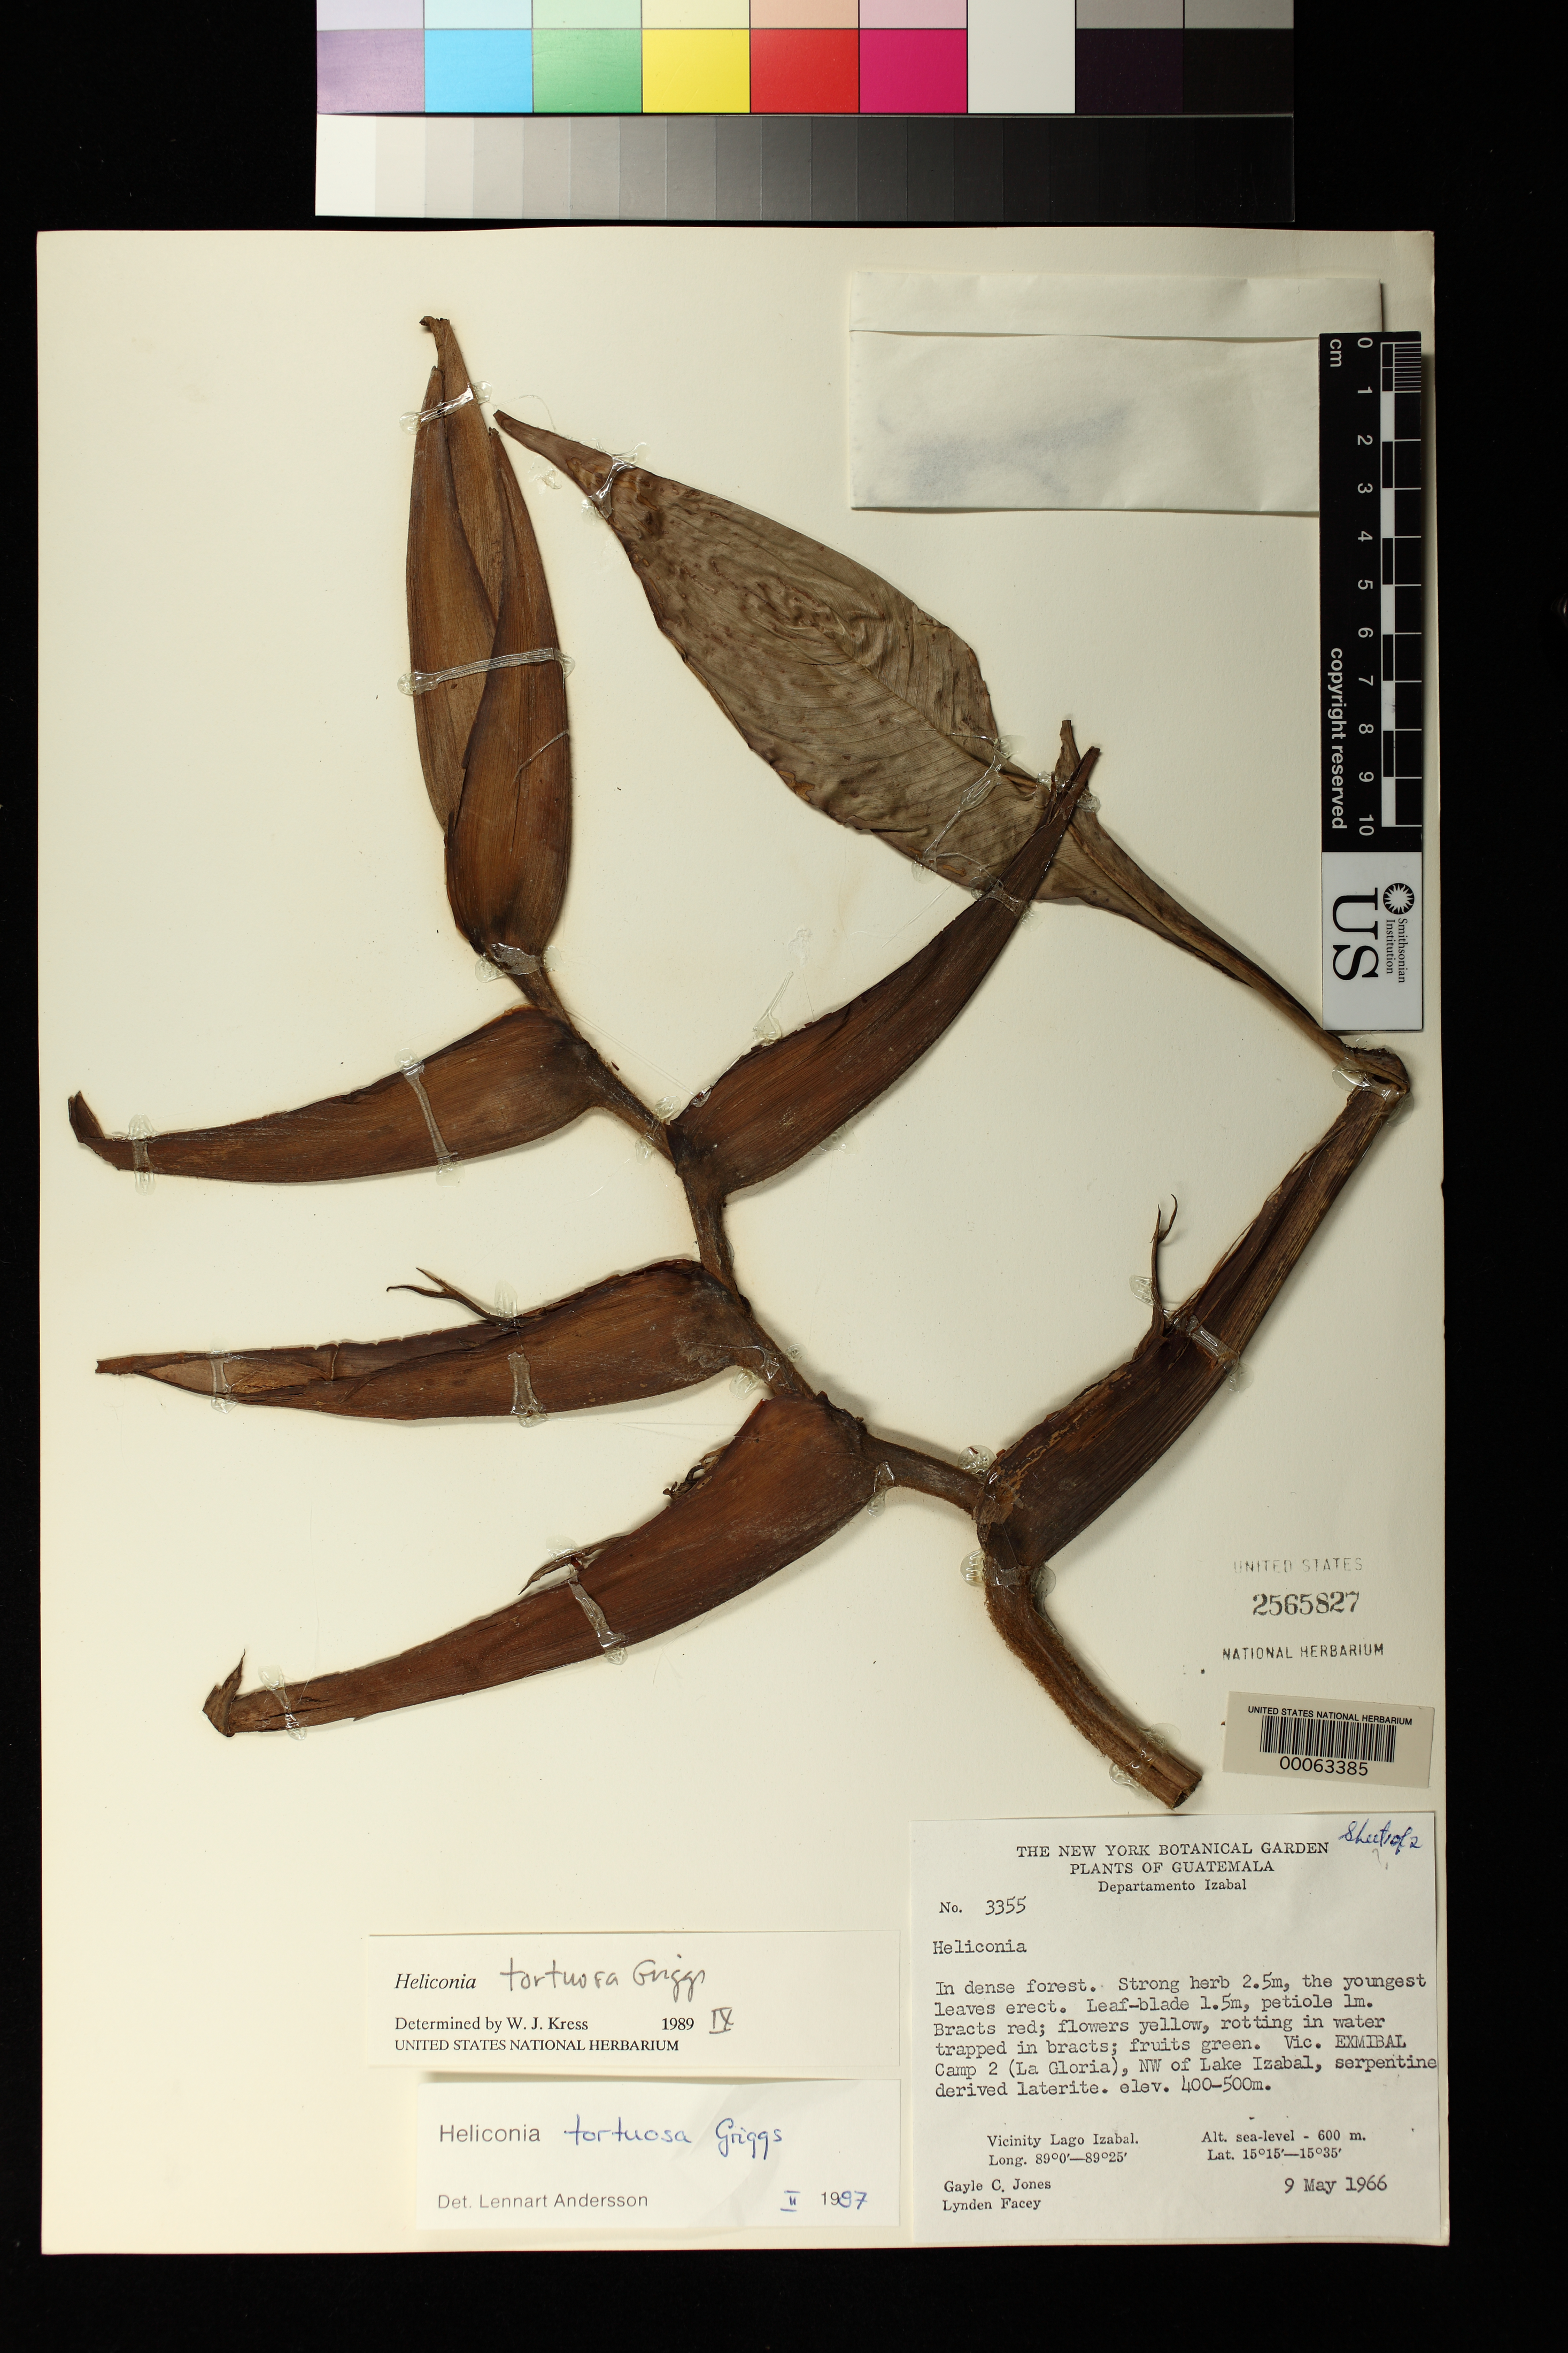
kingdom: Plantae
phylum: Tracheophyta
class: Liliopsida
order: Zingiberales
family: Heliconiaceae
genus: Heliconia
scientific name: Heliconia tortuosa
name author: R.F. Griggs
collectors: G. C. Jones & L. Facey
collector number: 3355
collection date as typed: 09 May 1966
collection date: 1966-05-09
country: Guatemala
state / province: Izabal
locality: Vic. Exmibal camp 2 (La Gloria), NW of Lake Izabal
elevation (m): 400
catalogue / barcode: US 2565827